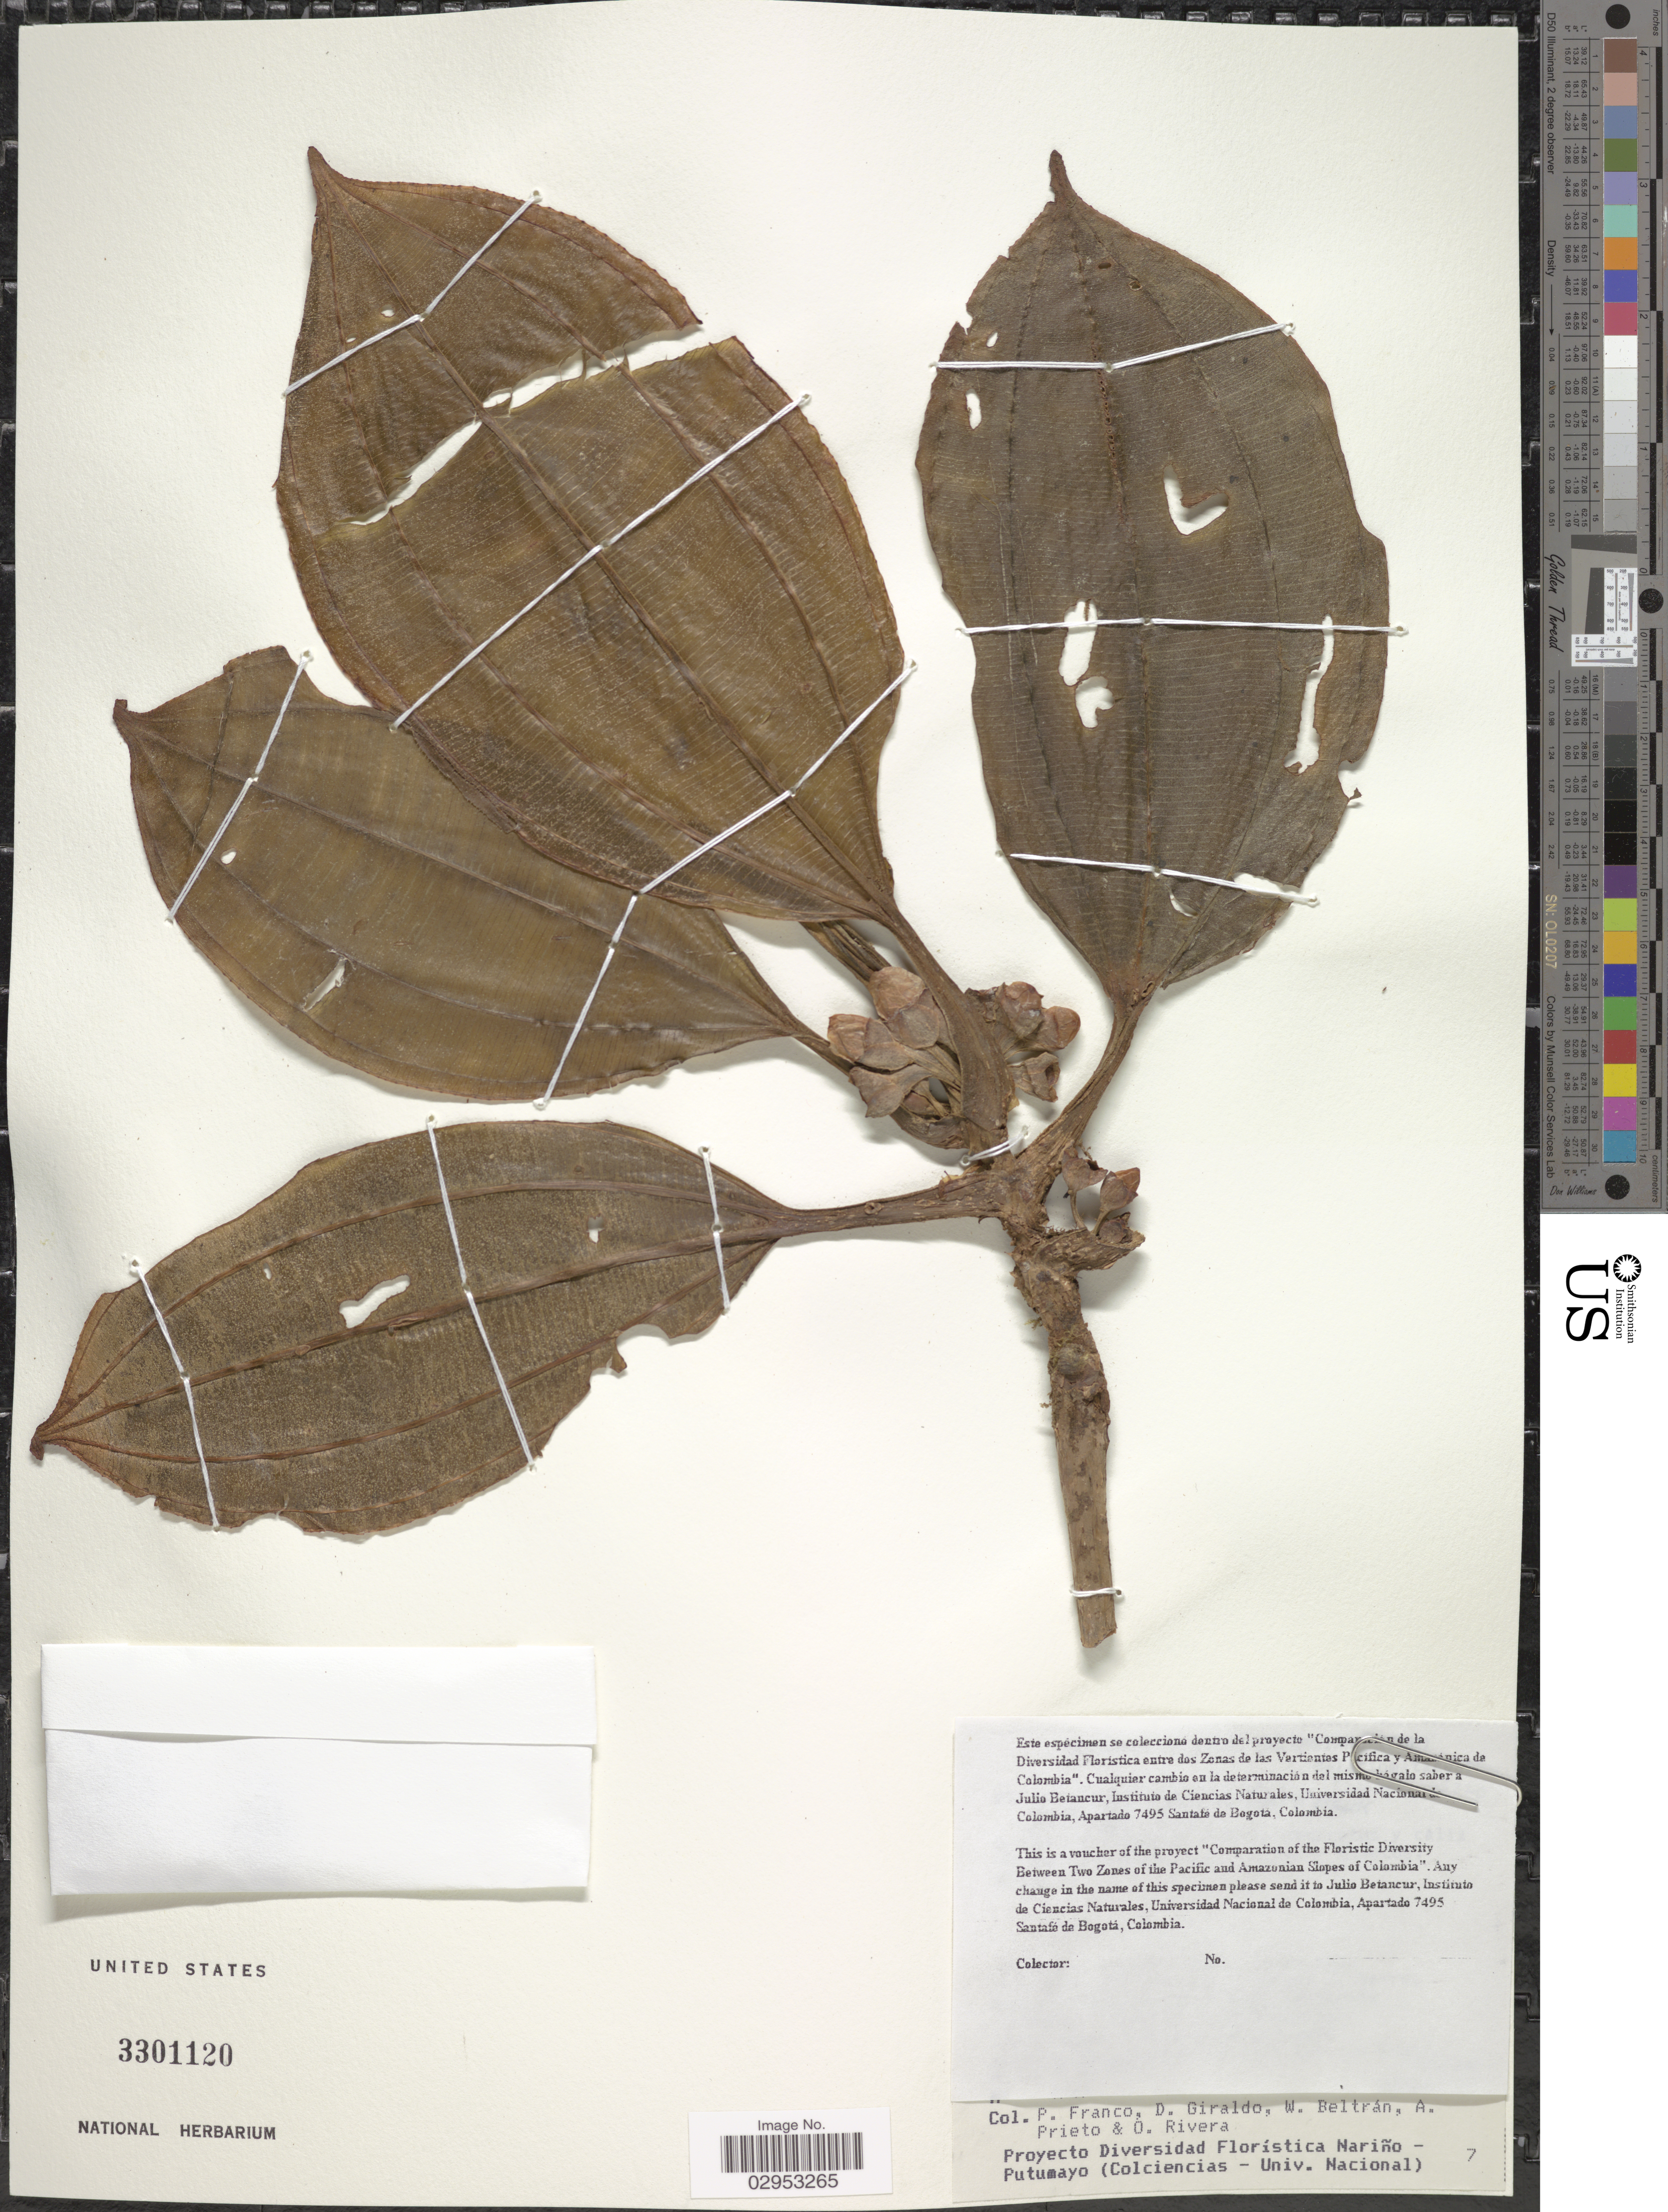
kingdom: Plantae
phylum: Tracheophyta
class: Magnoliopsida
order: Myrtales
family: Melastomataceae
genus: Blakea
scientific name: Blakea punctulata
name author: (Triana) Wurdack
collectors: P. Franco, D. Giraldo, W. Beltran, A. Prieto & O. Rivera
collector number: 7?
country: Colombia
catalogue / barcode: US 3301120